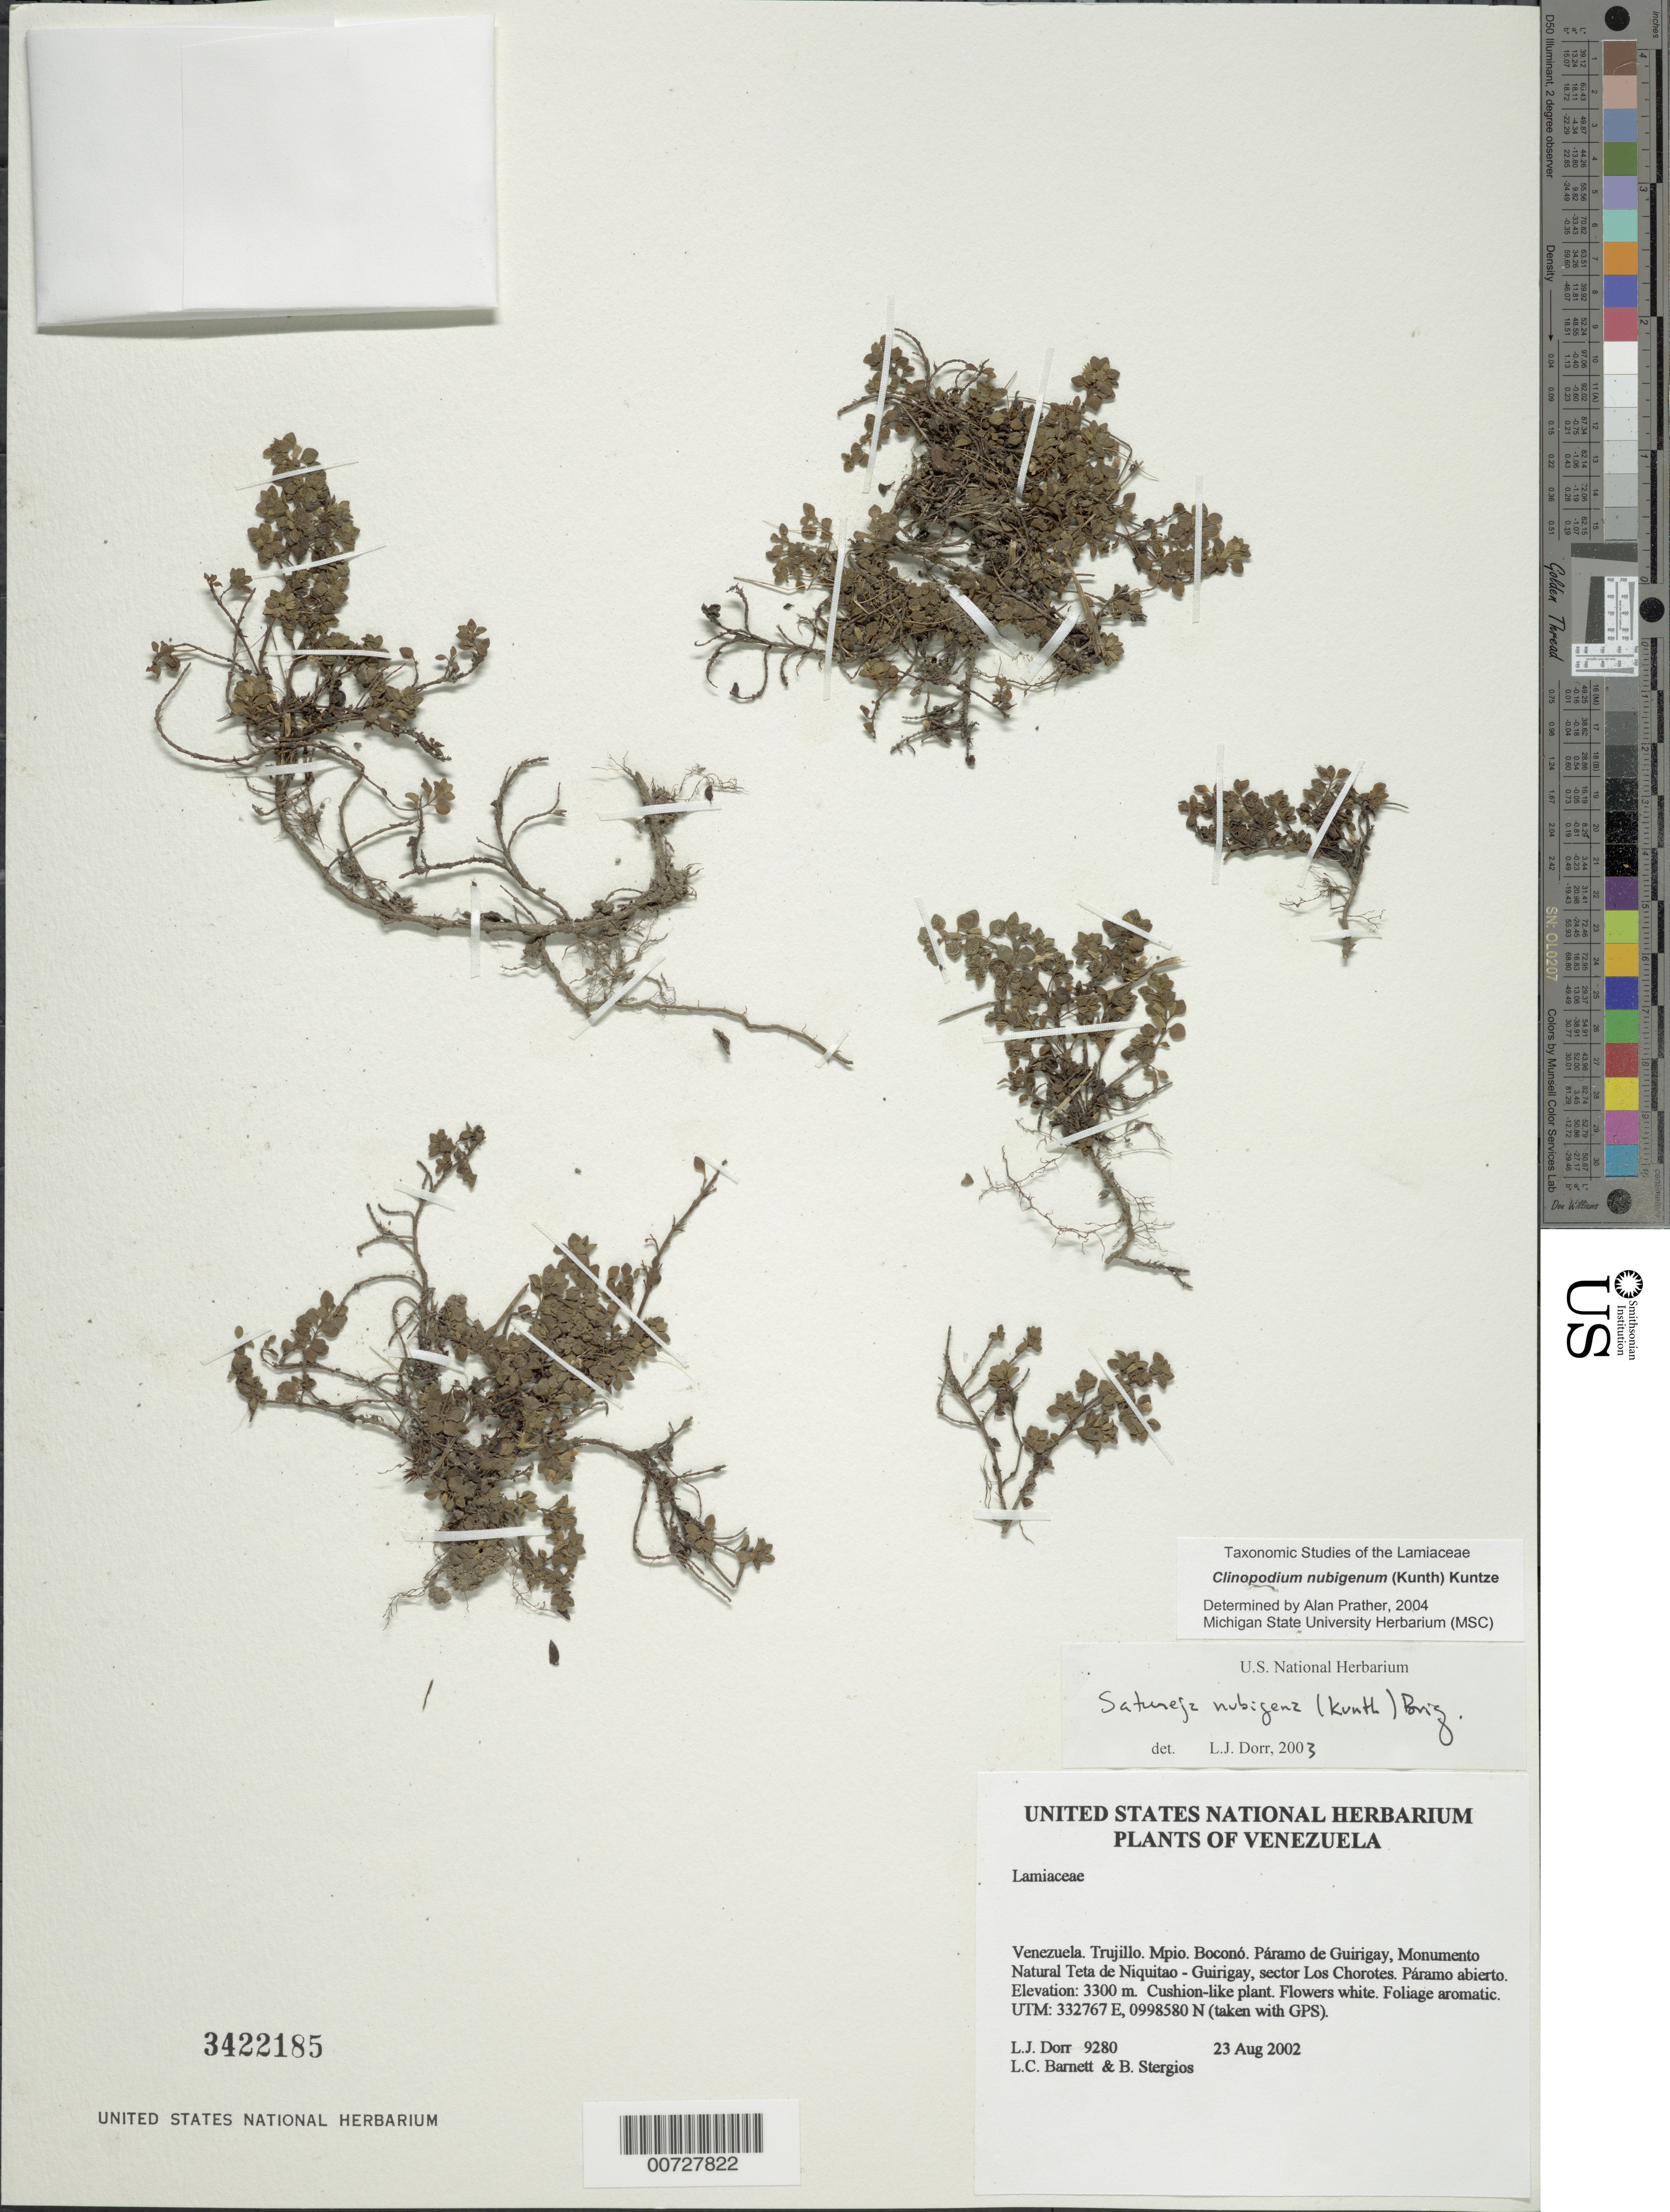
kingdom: Plantae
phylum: Tracheophyta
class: Magnoliopsida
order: Lamiales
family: Lamiaceae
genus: Satureja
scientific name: Satureja nubigena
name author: (Kunth) Briq.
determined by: Dorr, L. J., (BOT), Smithsonian Institution - National Museum of Natural History (UNITED STATES)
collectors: L. J. Dorr, L. C. Barnett & B. G. Stergios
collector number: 9280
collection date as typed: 23 Aug 2002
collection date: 2002-08-23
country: Venezuela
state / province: Trujillo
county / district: Boconó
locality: Páramo de Guirigay, Monumento Natural Teta de Niquitao - Guirigay, sector Los Chorotes.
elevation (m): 3300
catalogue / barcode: US 3422185